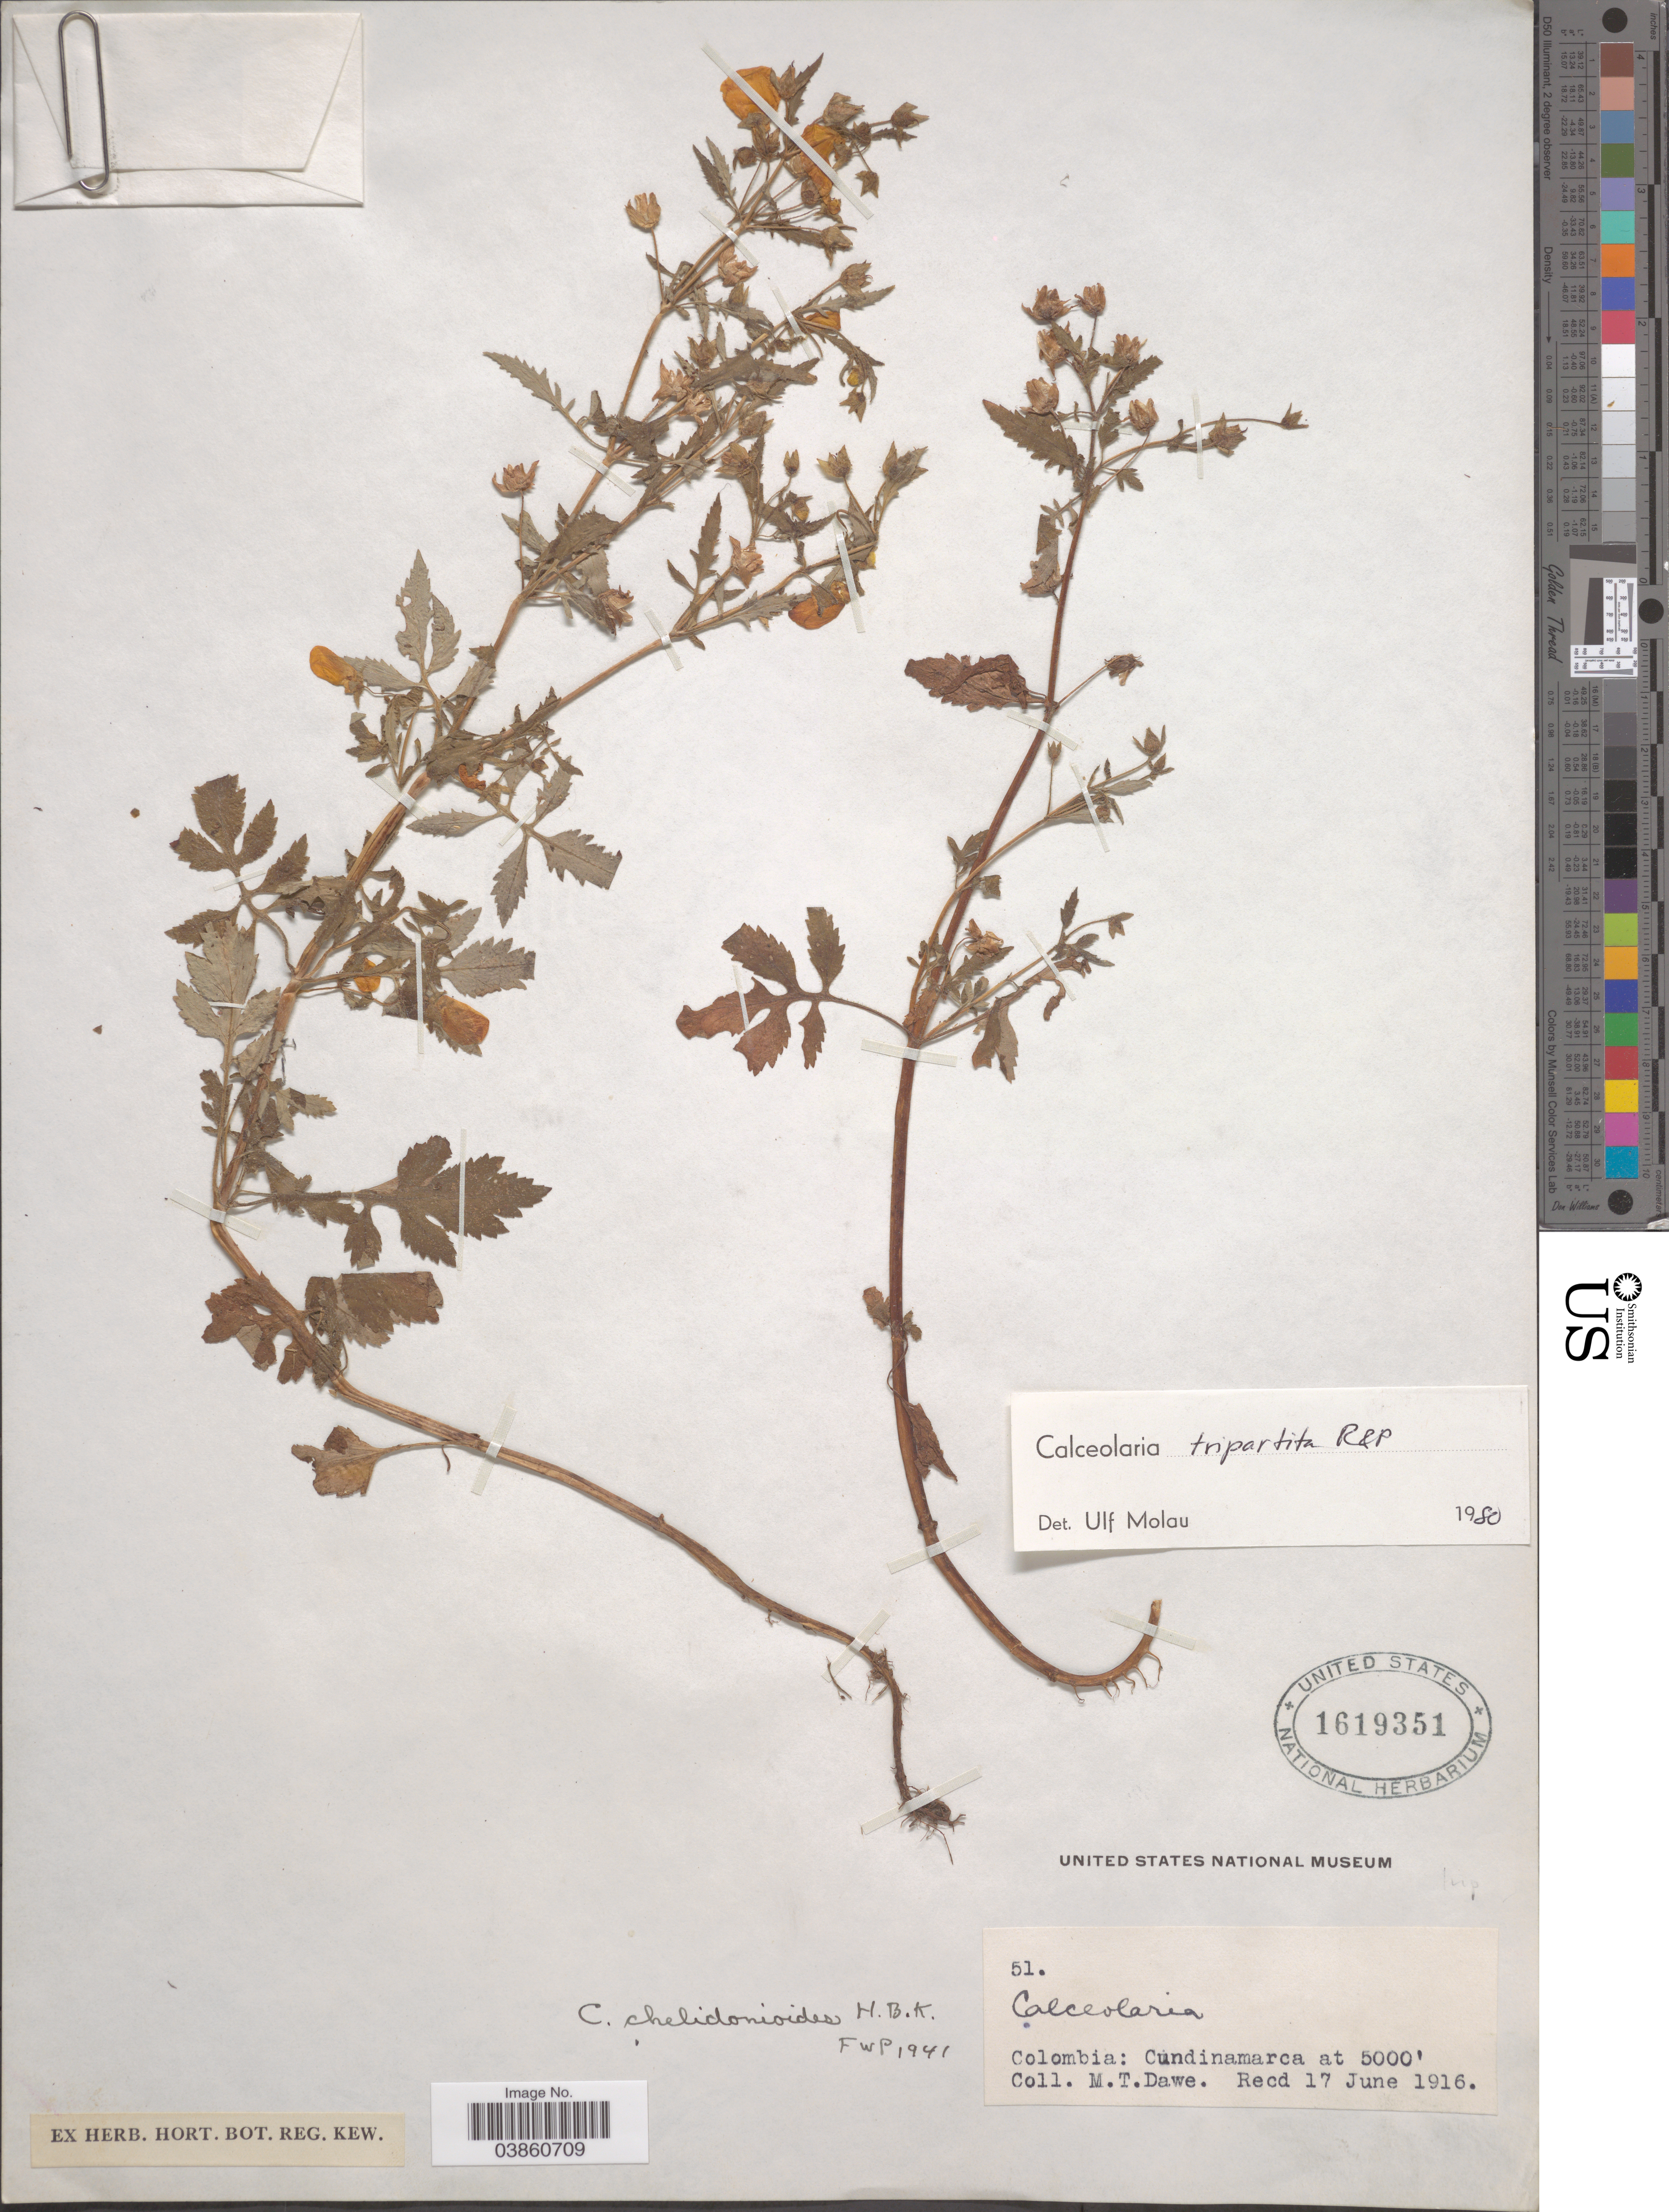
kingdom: Plantae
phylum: Tracheophyta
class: Magnoliopsida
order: Lamiales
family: Calceolariaceae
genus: Calceolaria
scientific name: Calceolaria tripartita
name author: Ruiz & Pav.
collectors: M. T. Dawe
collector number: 51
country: Colombia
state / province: Cundinamarca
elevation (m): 1524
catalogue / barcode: US 1619351